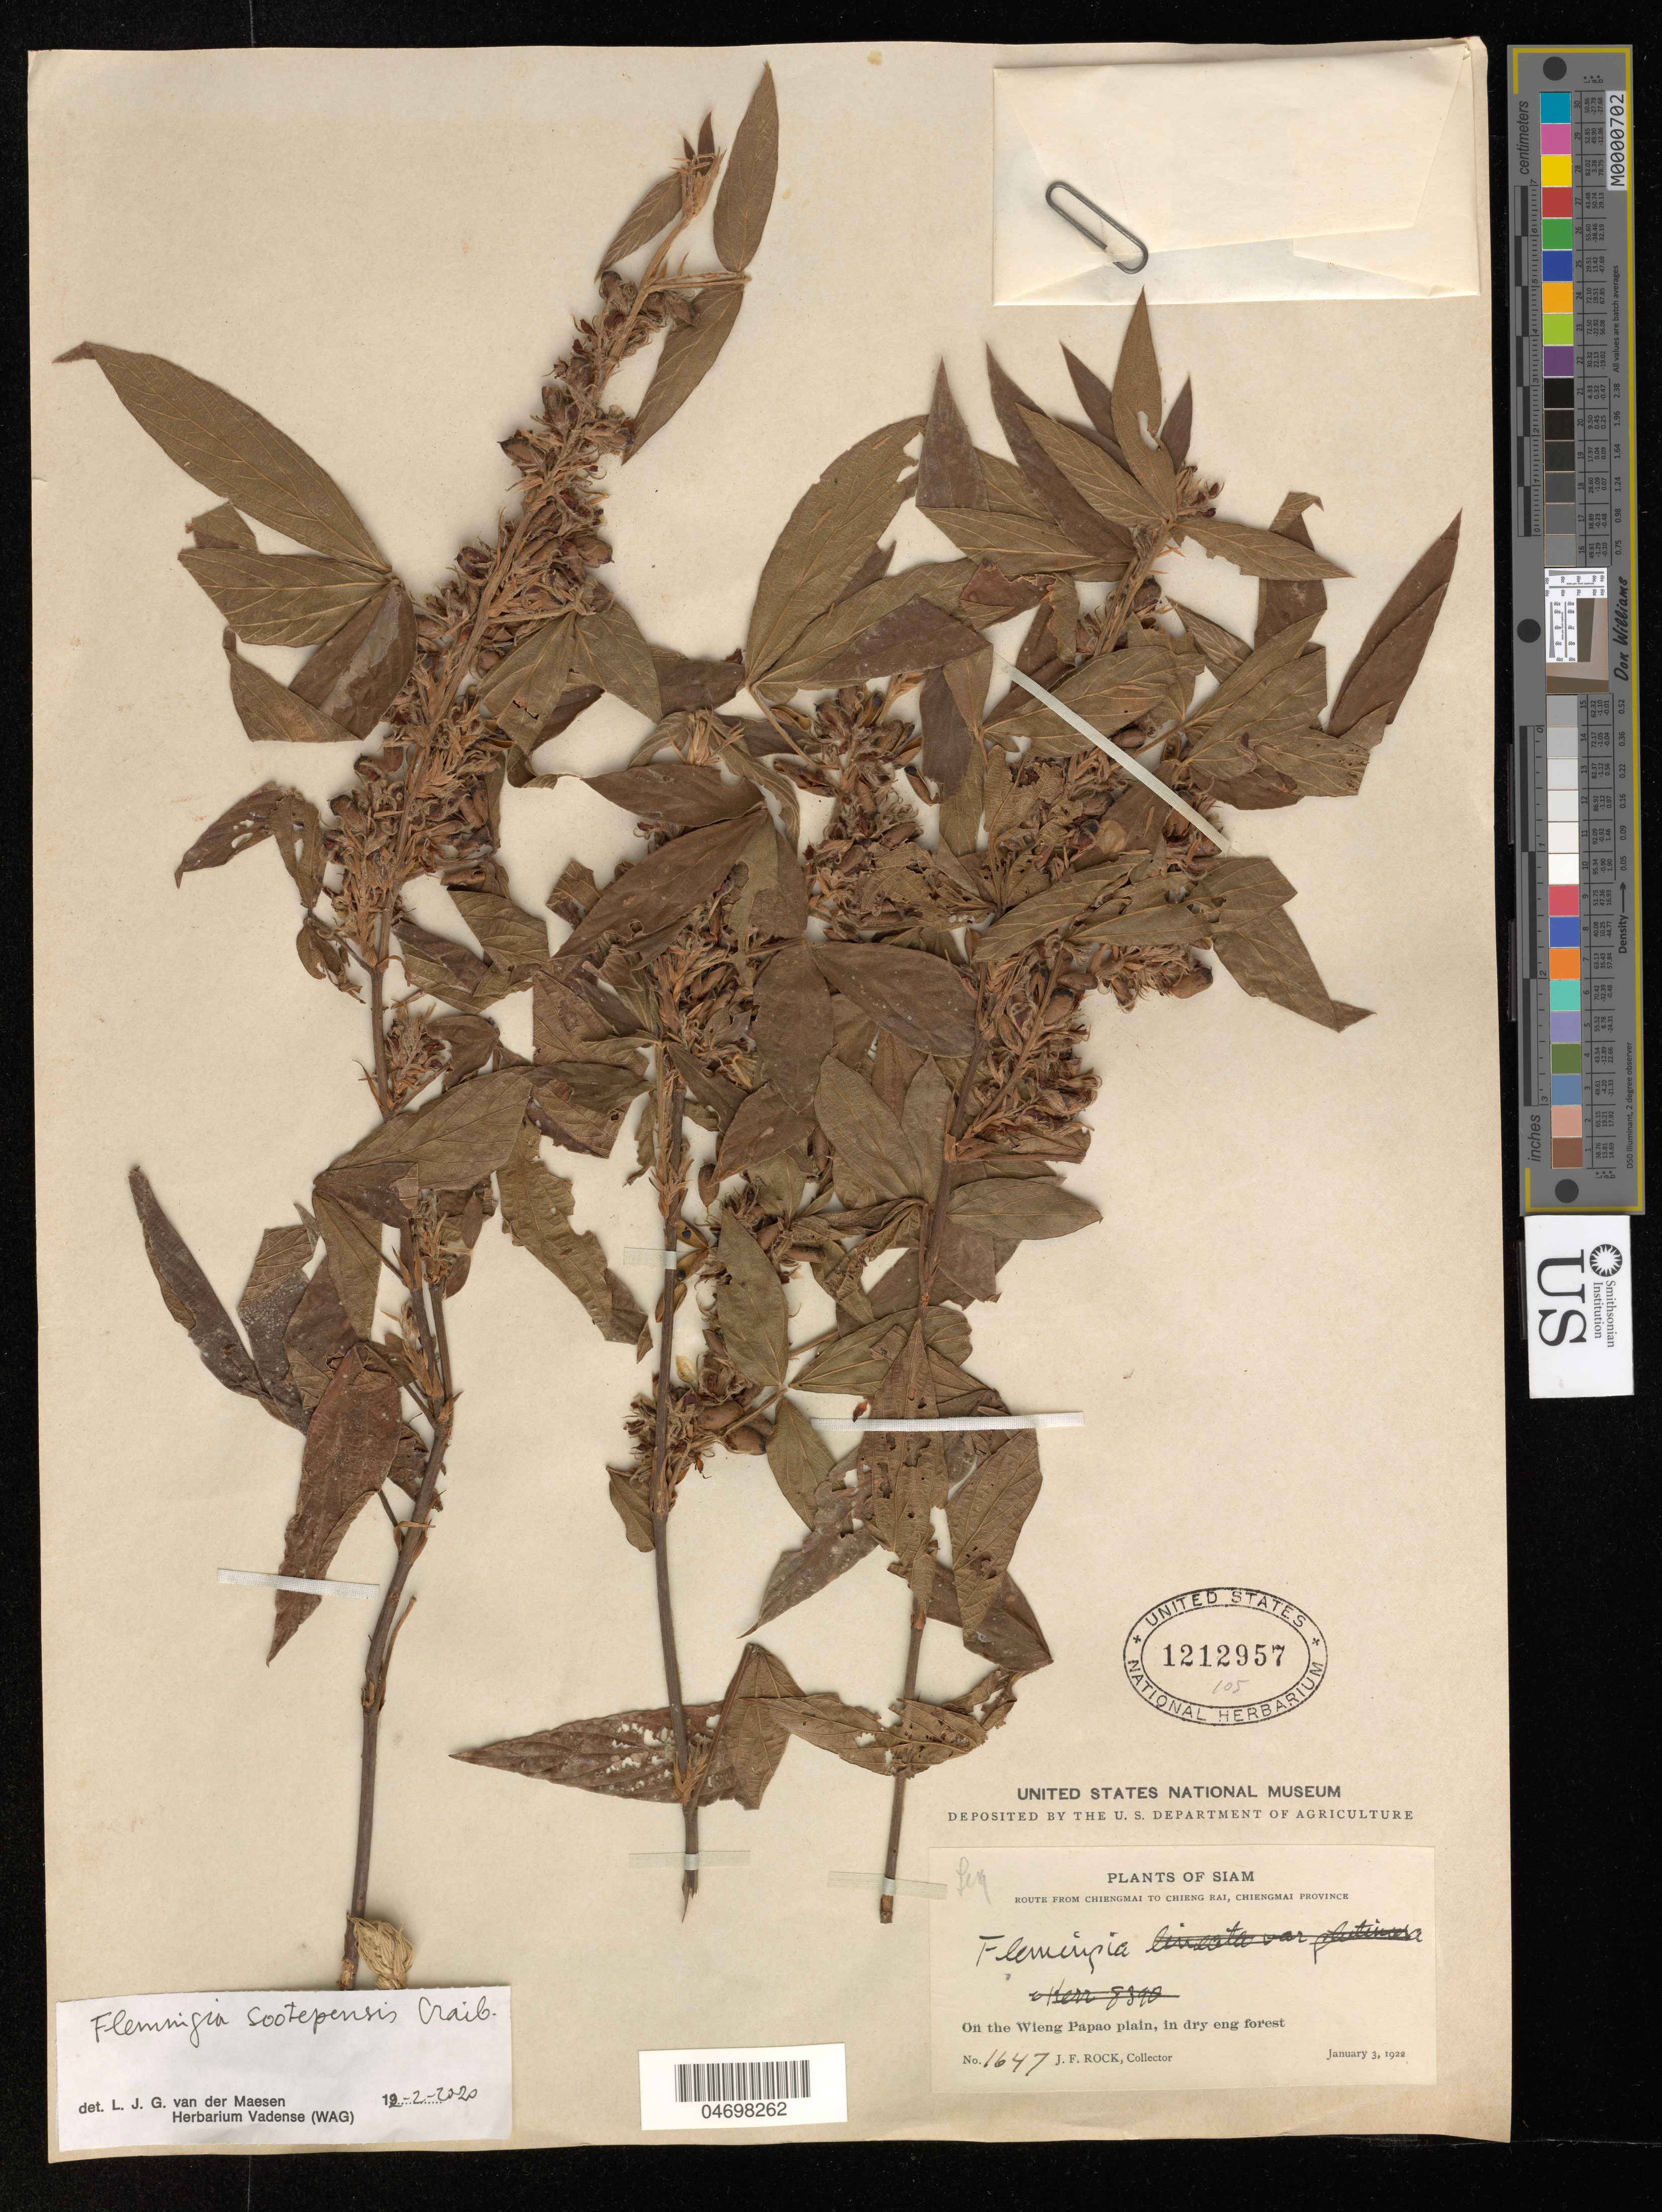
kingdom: Plantae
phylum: Tracheophyta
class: Magnoliopsida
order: Fabales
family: Fabaceae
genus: Flemingia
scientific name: Flemingia sootepensis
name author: Craib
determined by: Van Der Maesen, L. J. G., (WAG), Wageningen University (Netherlands)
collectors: J. Rock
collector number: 1647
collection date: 1922-01-03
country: Thailand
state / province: Chiang Mai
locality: Route from Chiengmai to Chieng Rai, Chiengmai Province. Siam. On the Wieng Papao plain.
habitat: In dry forest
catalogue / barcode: US 1212957